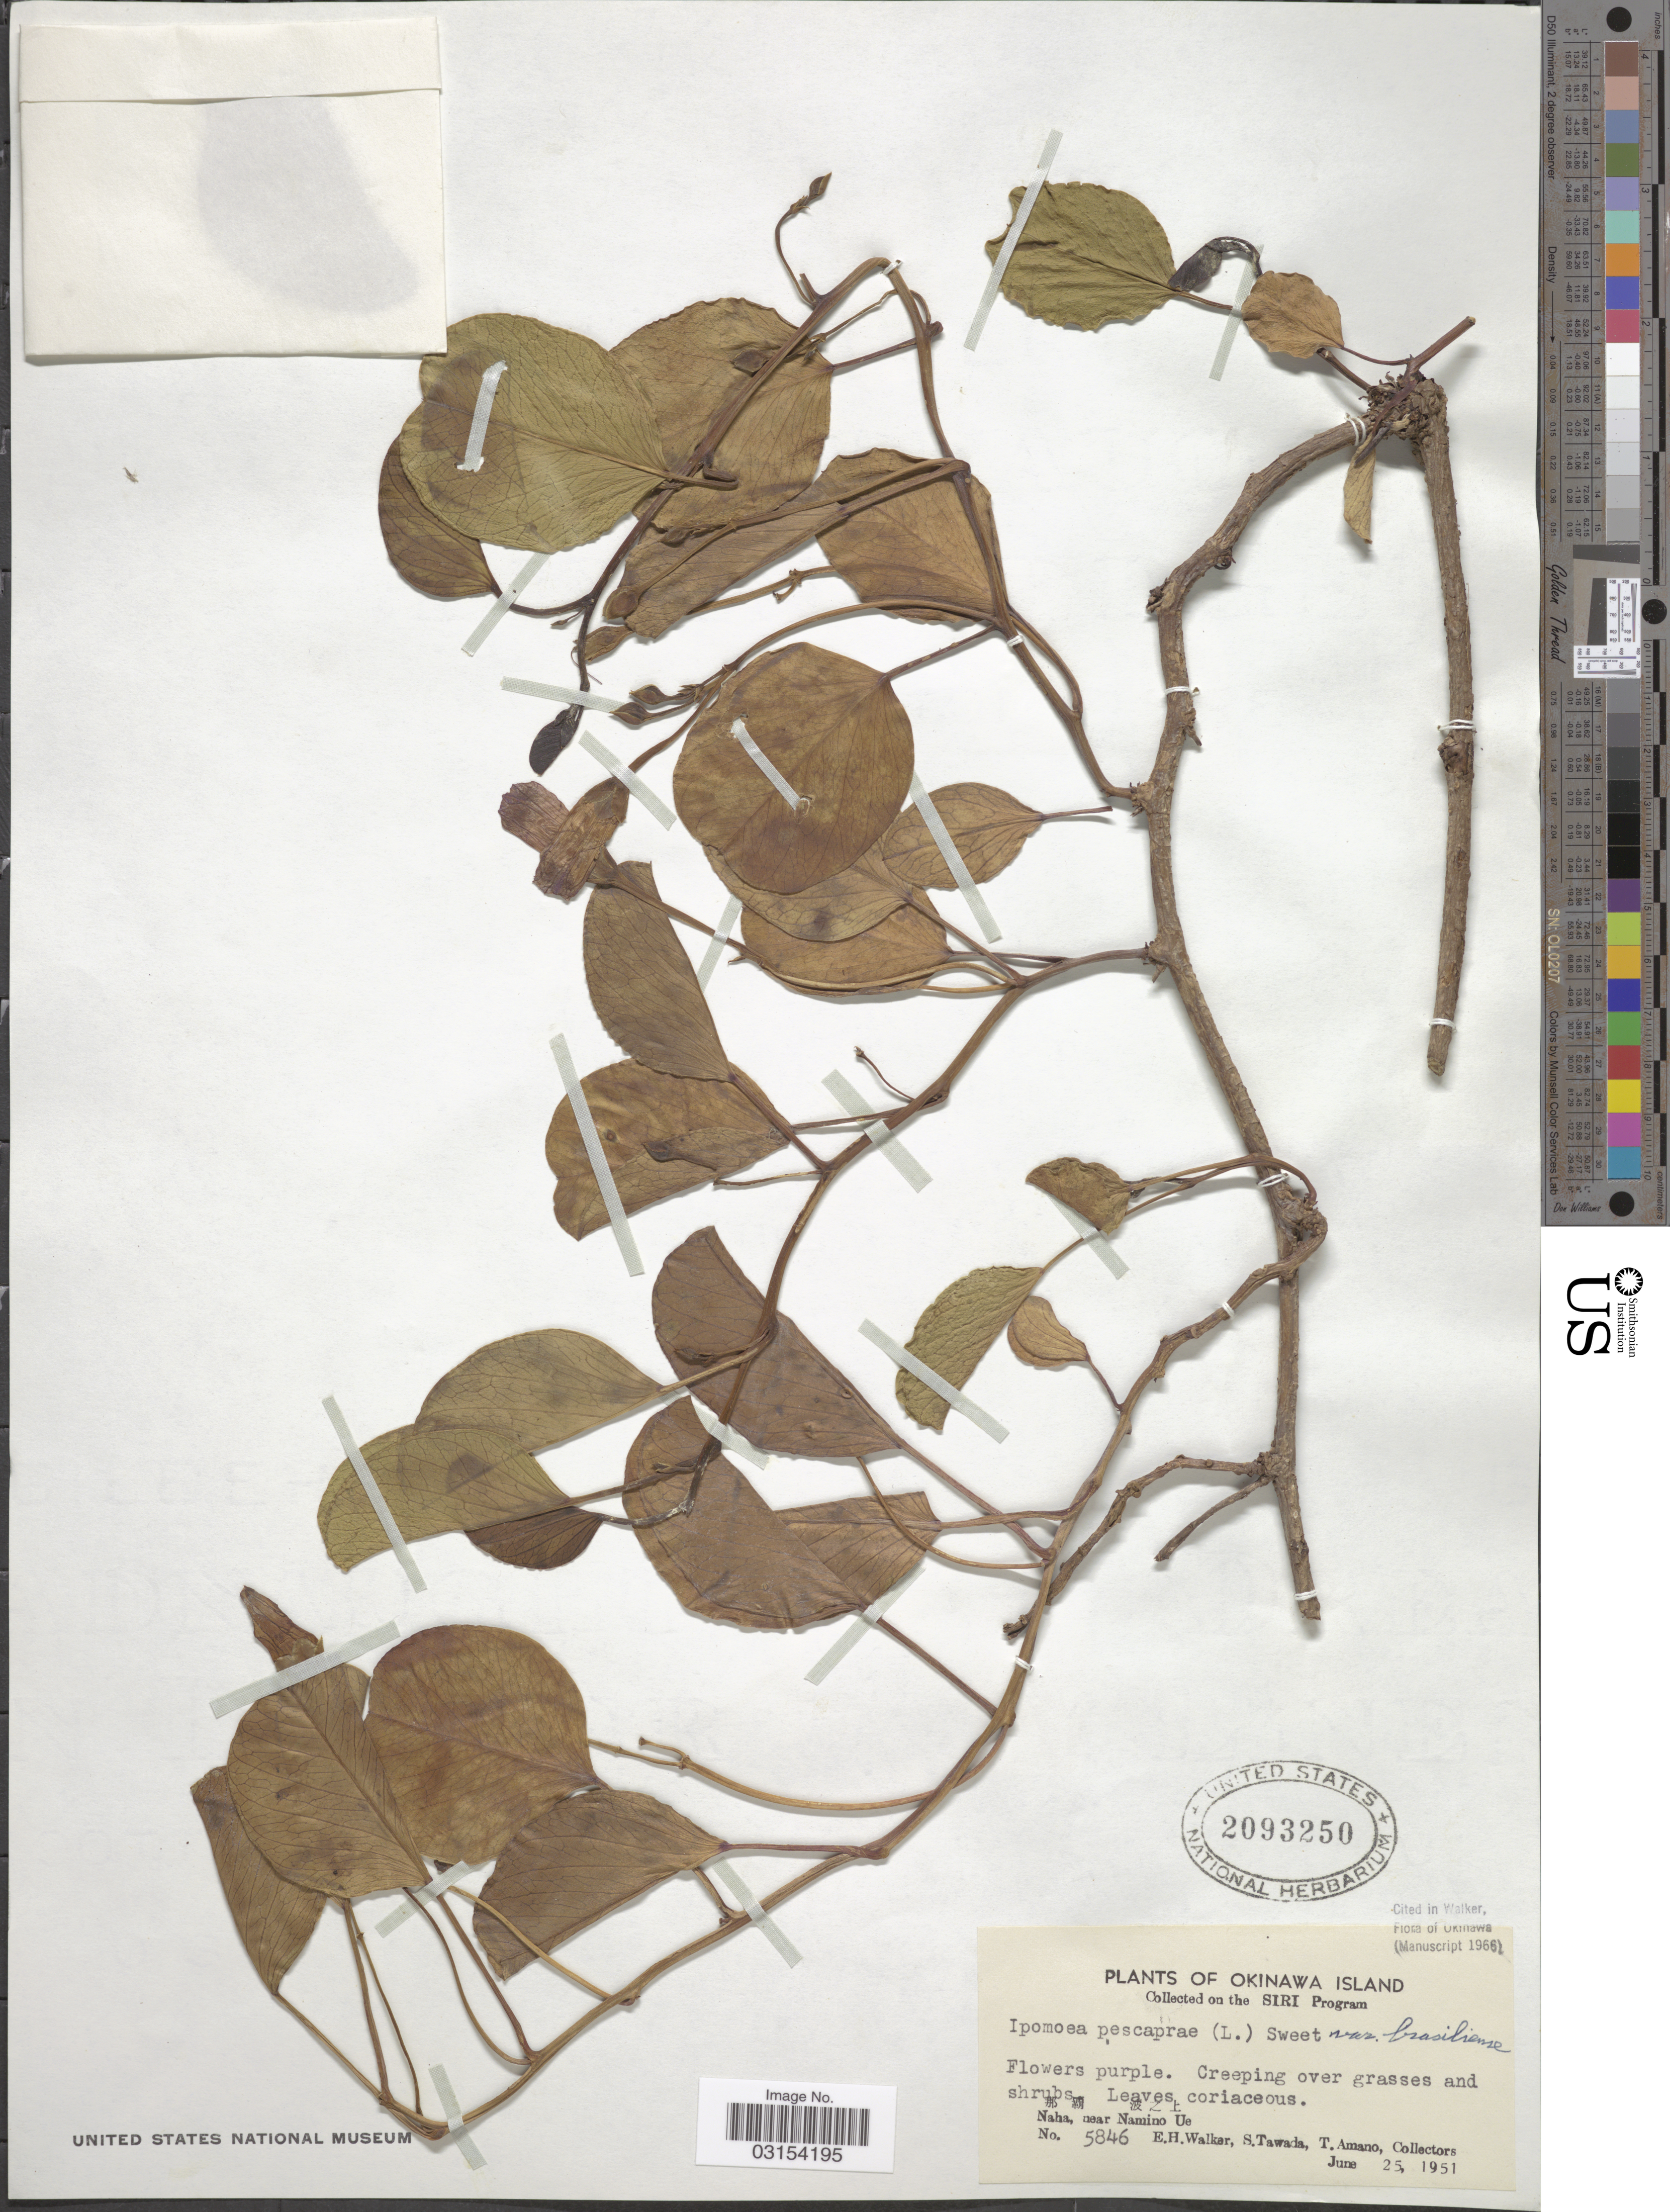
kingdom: Plantae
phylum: Tracheophyta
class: Magnoliopsida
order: Solanales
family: Convolvulaceae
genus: Ipomoea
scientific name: Ipomoea pes-caprae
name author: (L.) R. Br.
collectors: E. H. Walker, S. Tawada & T. Amano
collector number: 5846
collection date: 1951-06-25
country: Japan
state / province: Okinawa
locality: Okinawa Island, Naha, near Namino Ue.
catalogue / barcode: US 2093250